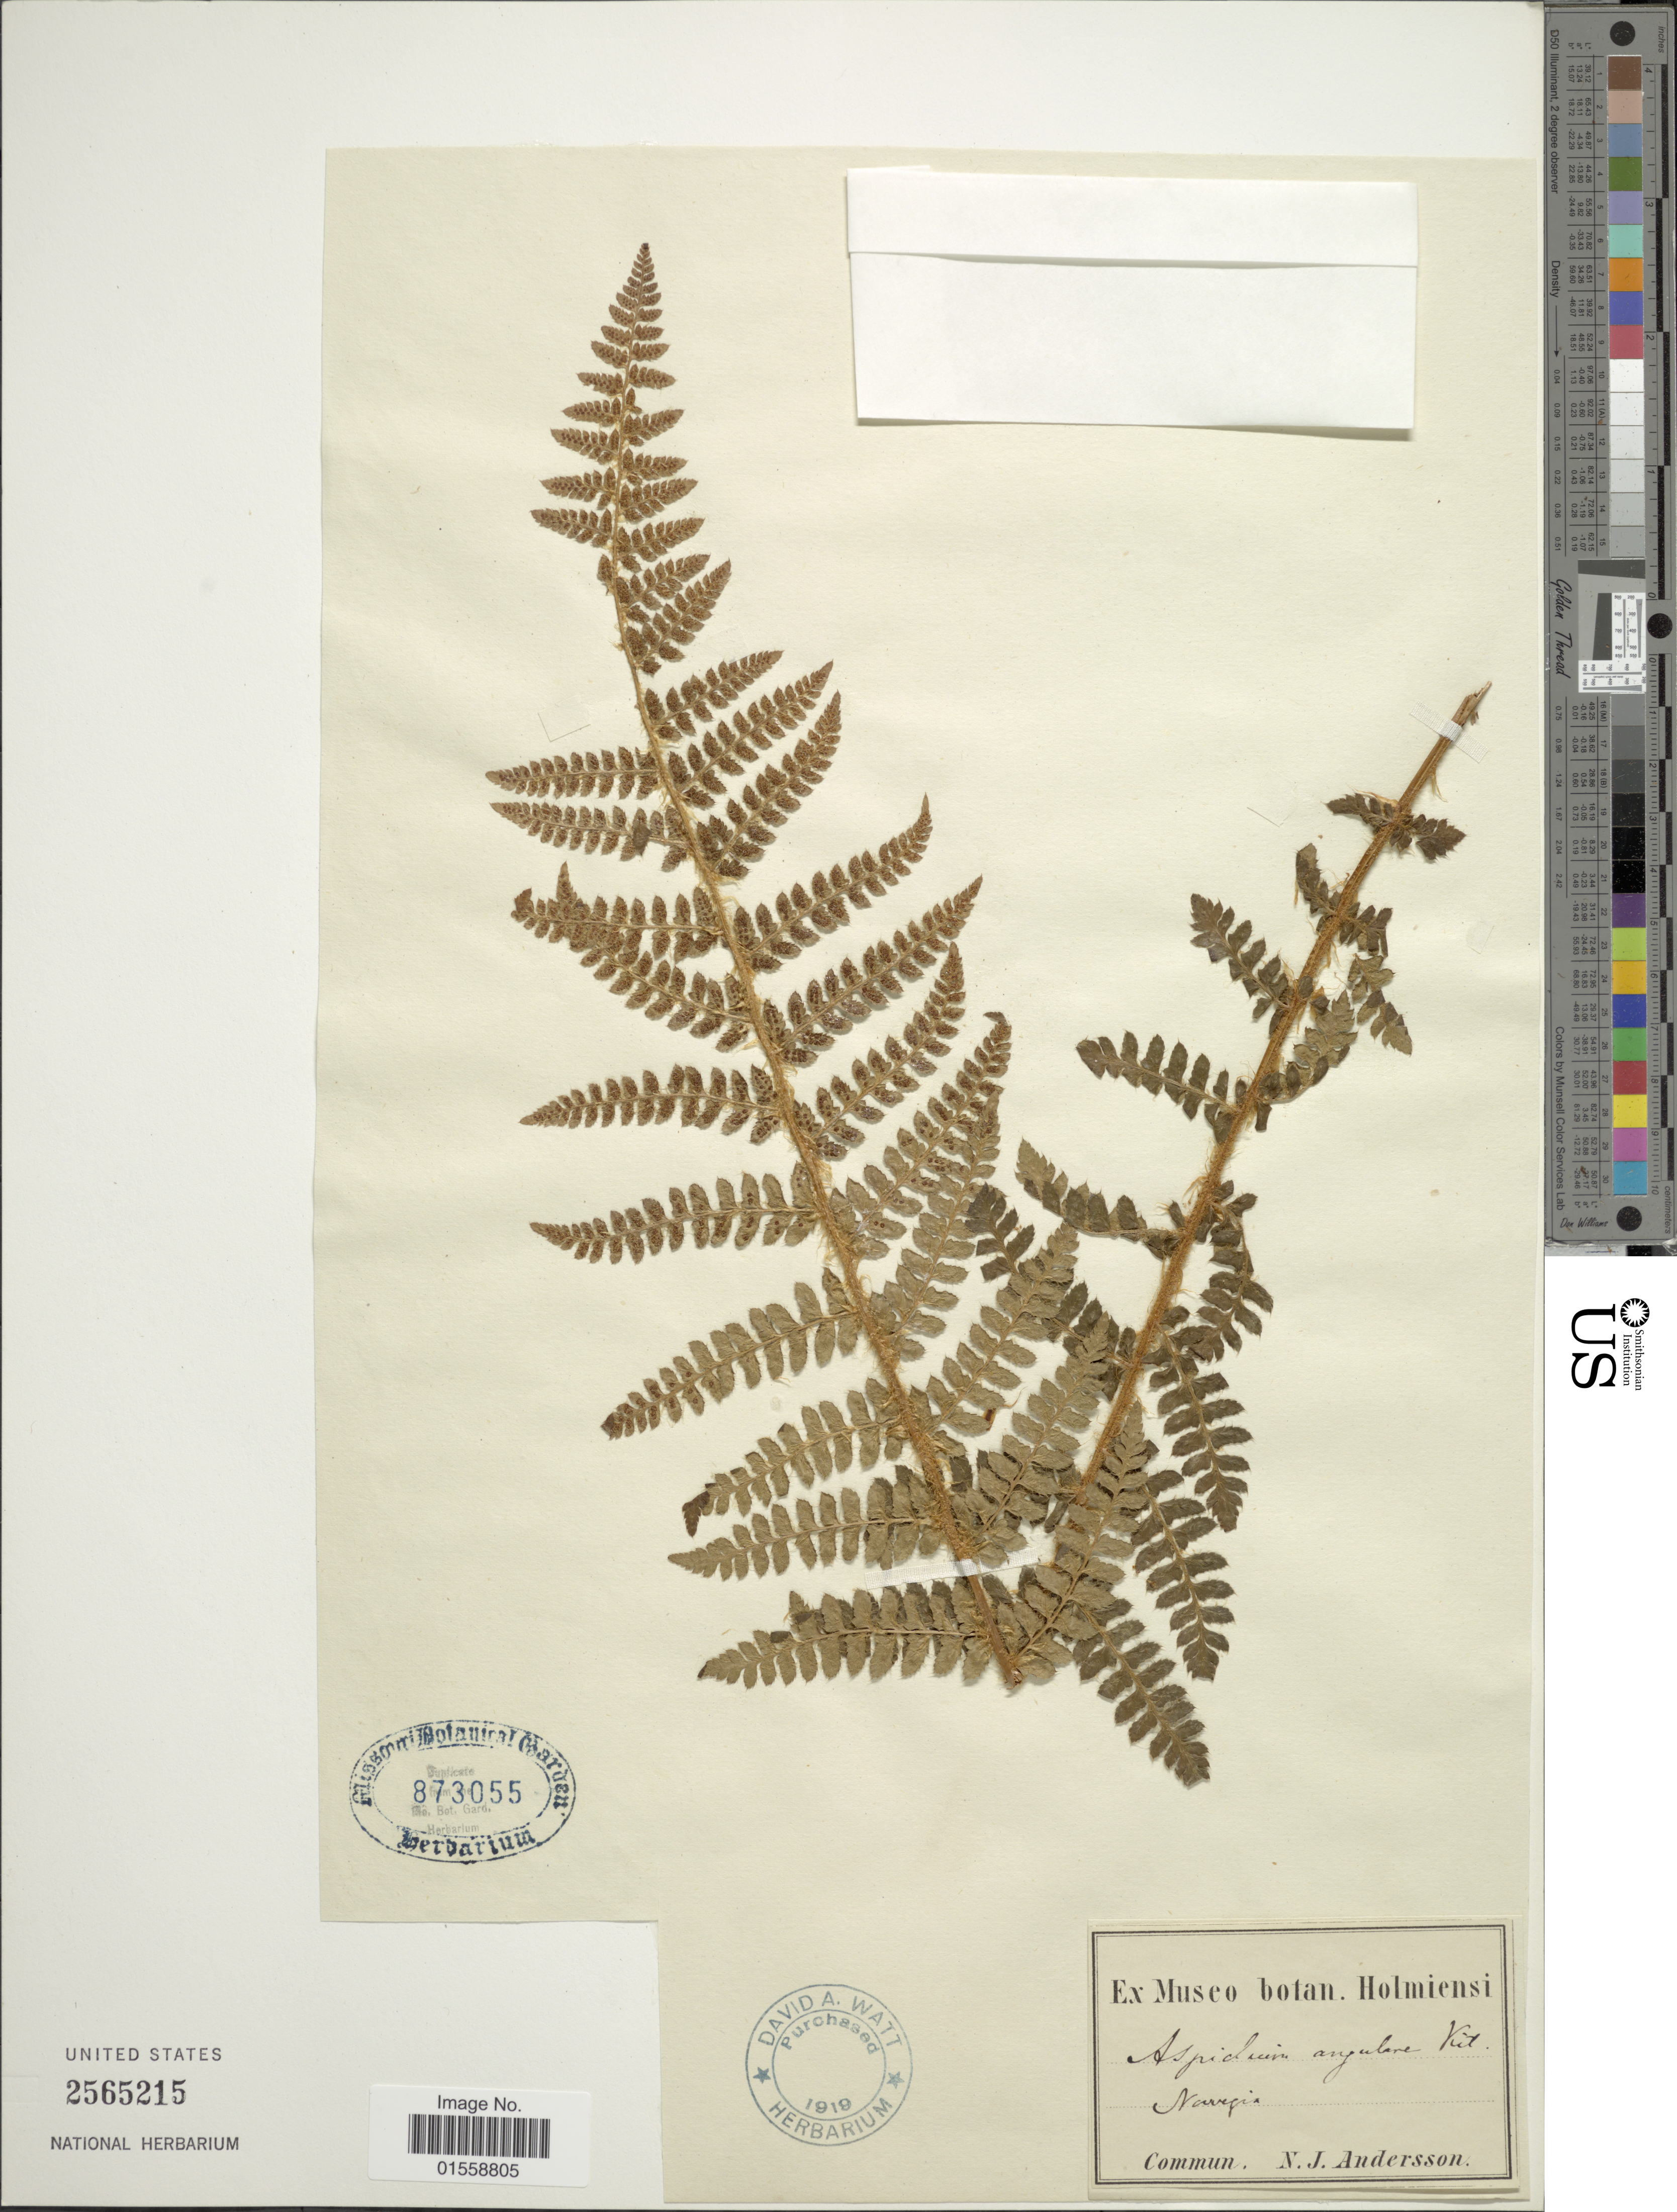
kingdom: Plantae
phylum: Tracheophyta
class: Polypodiopsida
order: Polypodiales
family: Dryopteridaceae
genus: Polystichum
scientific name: Polystichum setiferum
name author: (Forssk.) Moore ex Woynar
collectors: ex Museo botan. Holmiensi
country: Norway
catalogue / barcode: US 2565215